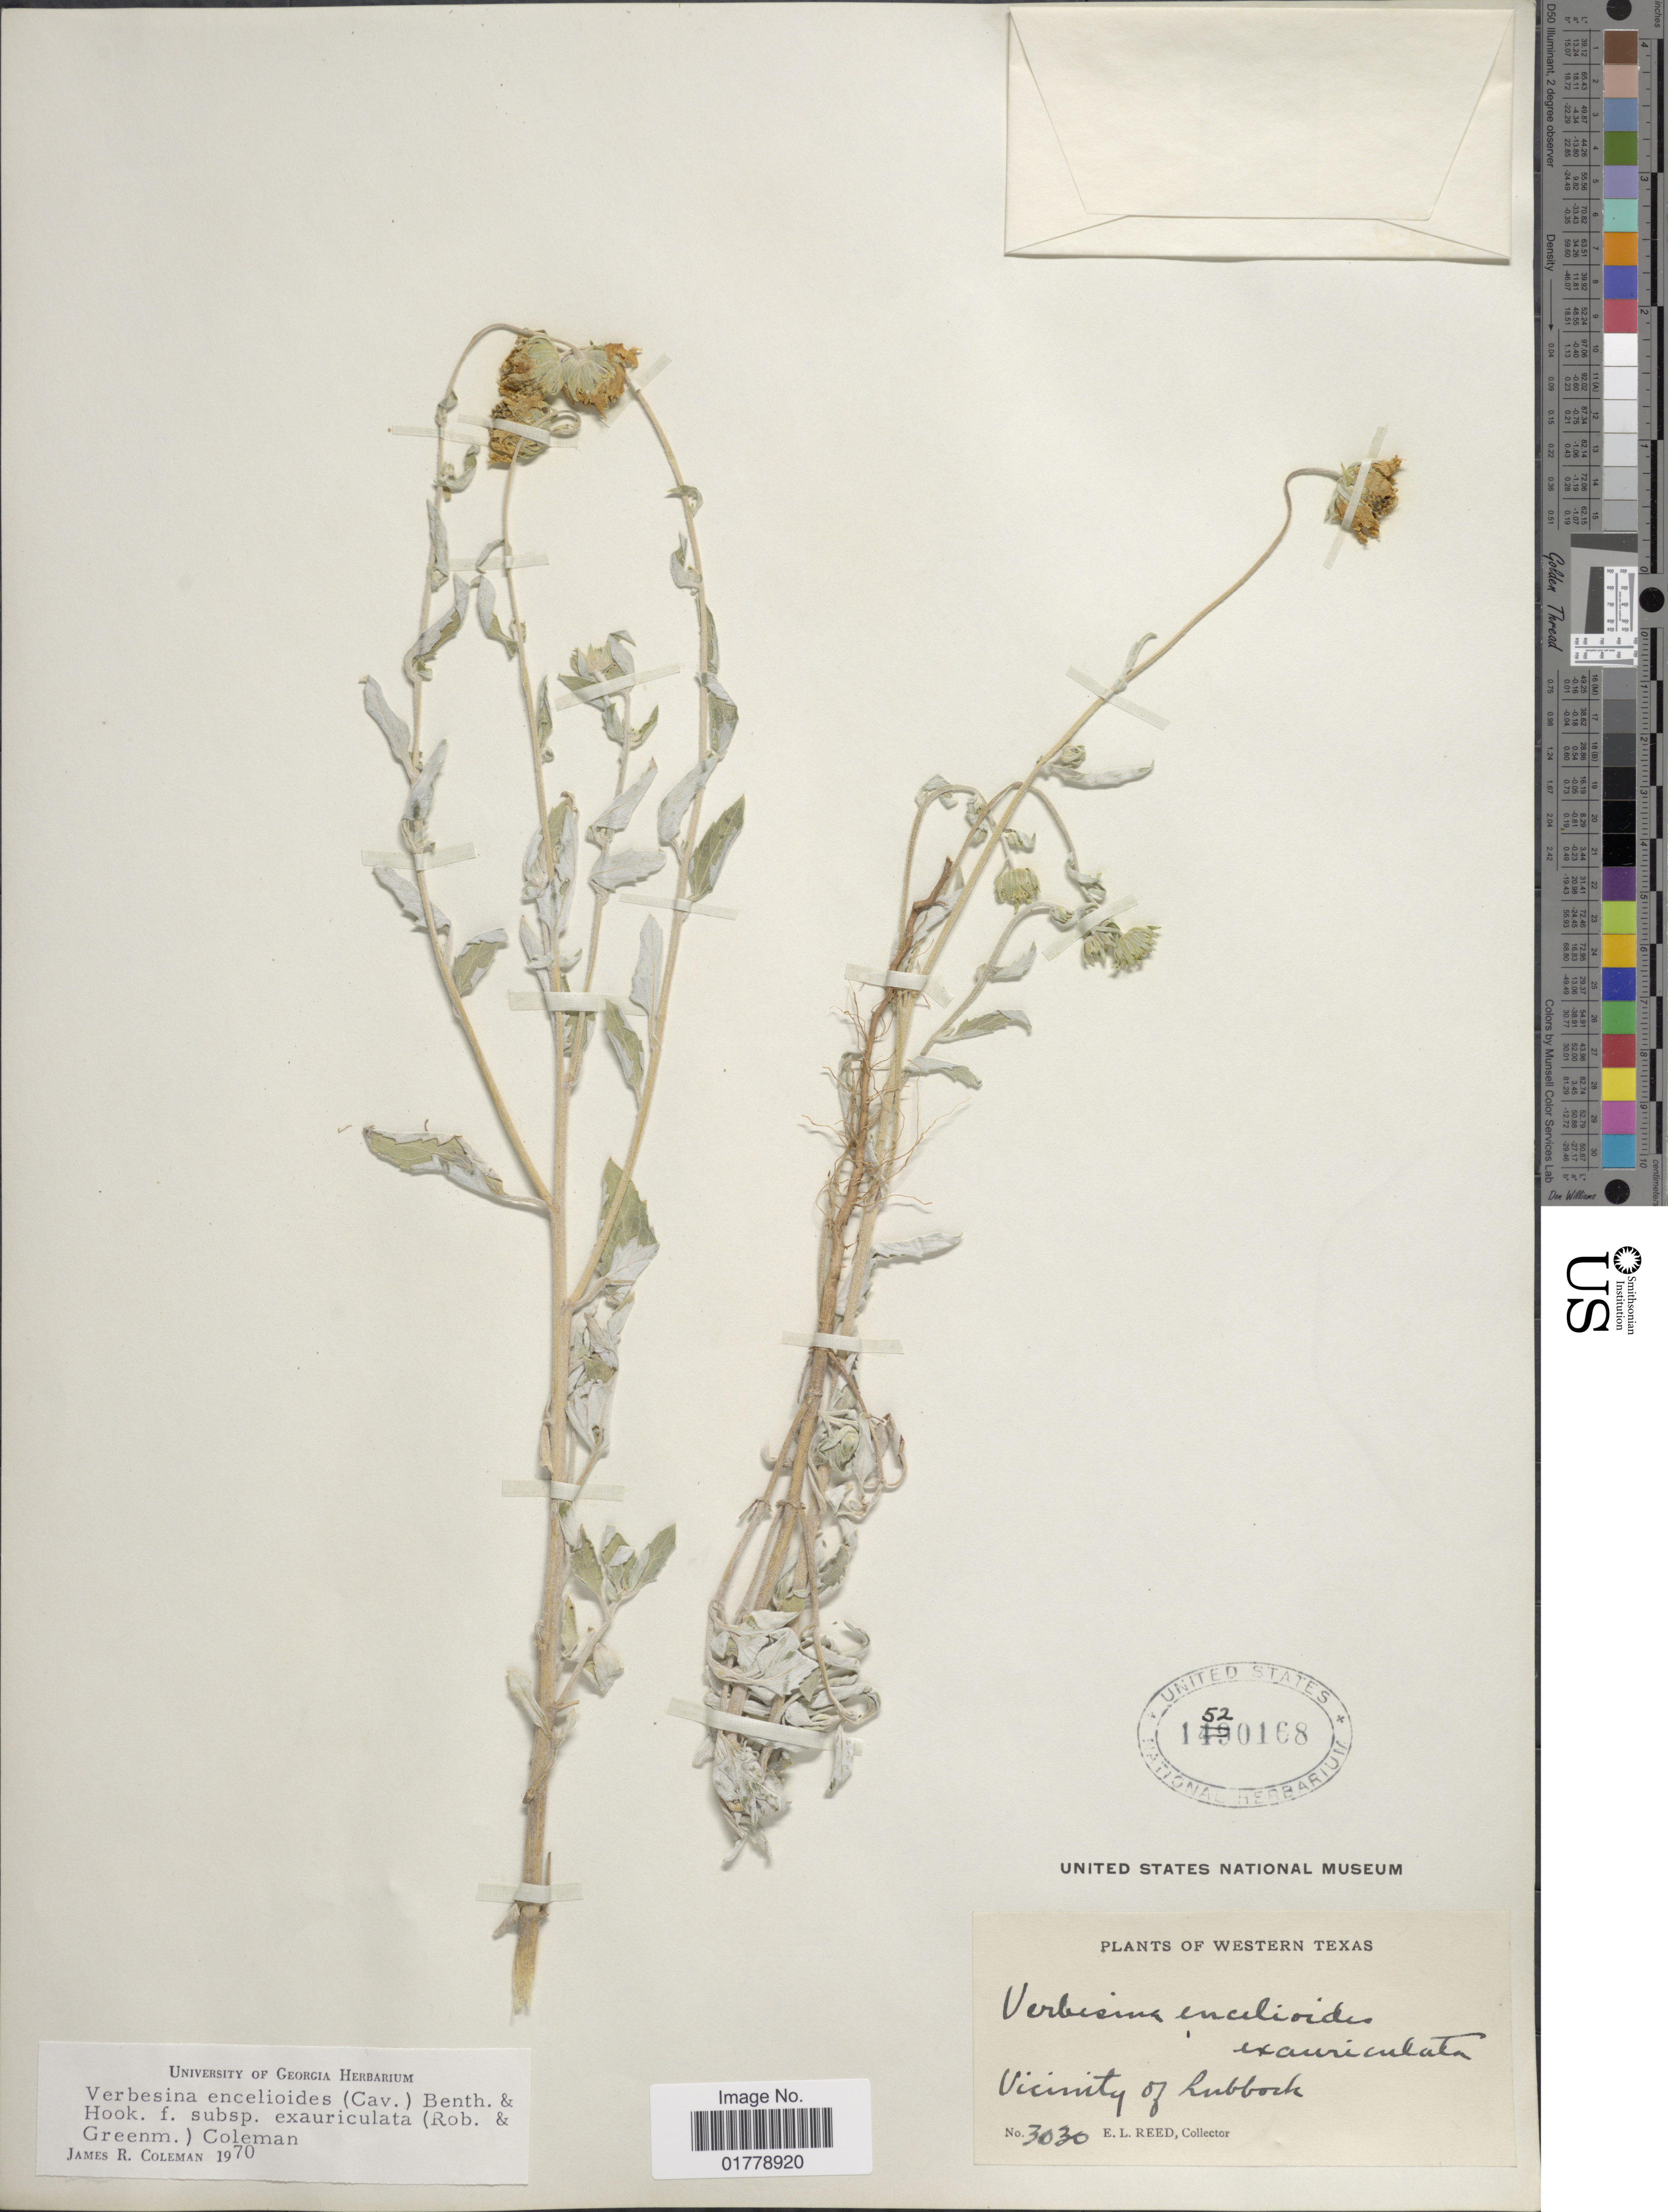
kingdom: Plantae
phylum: Tracheophyta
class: Magnoliopsida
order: Asterales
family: Asteraceae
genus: Verbesina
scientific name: Verbesina encelioides var. cana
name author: (B.L. Rob.) Greenm.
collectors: E. Reed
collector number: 3030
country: United States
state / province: Texas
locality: Western Texas. Vicinity of Lubbork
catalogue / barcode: US 1520168